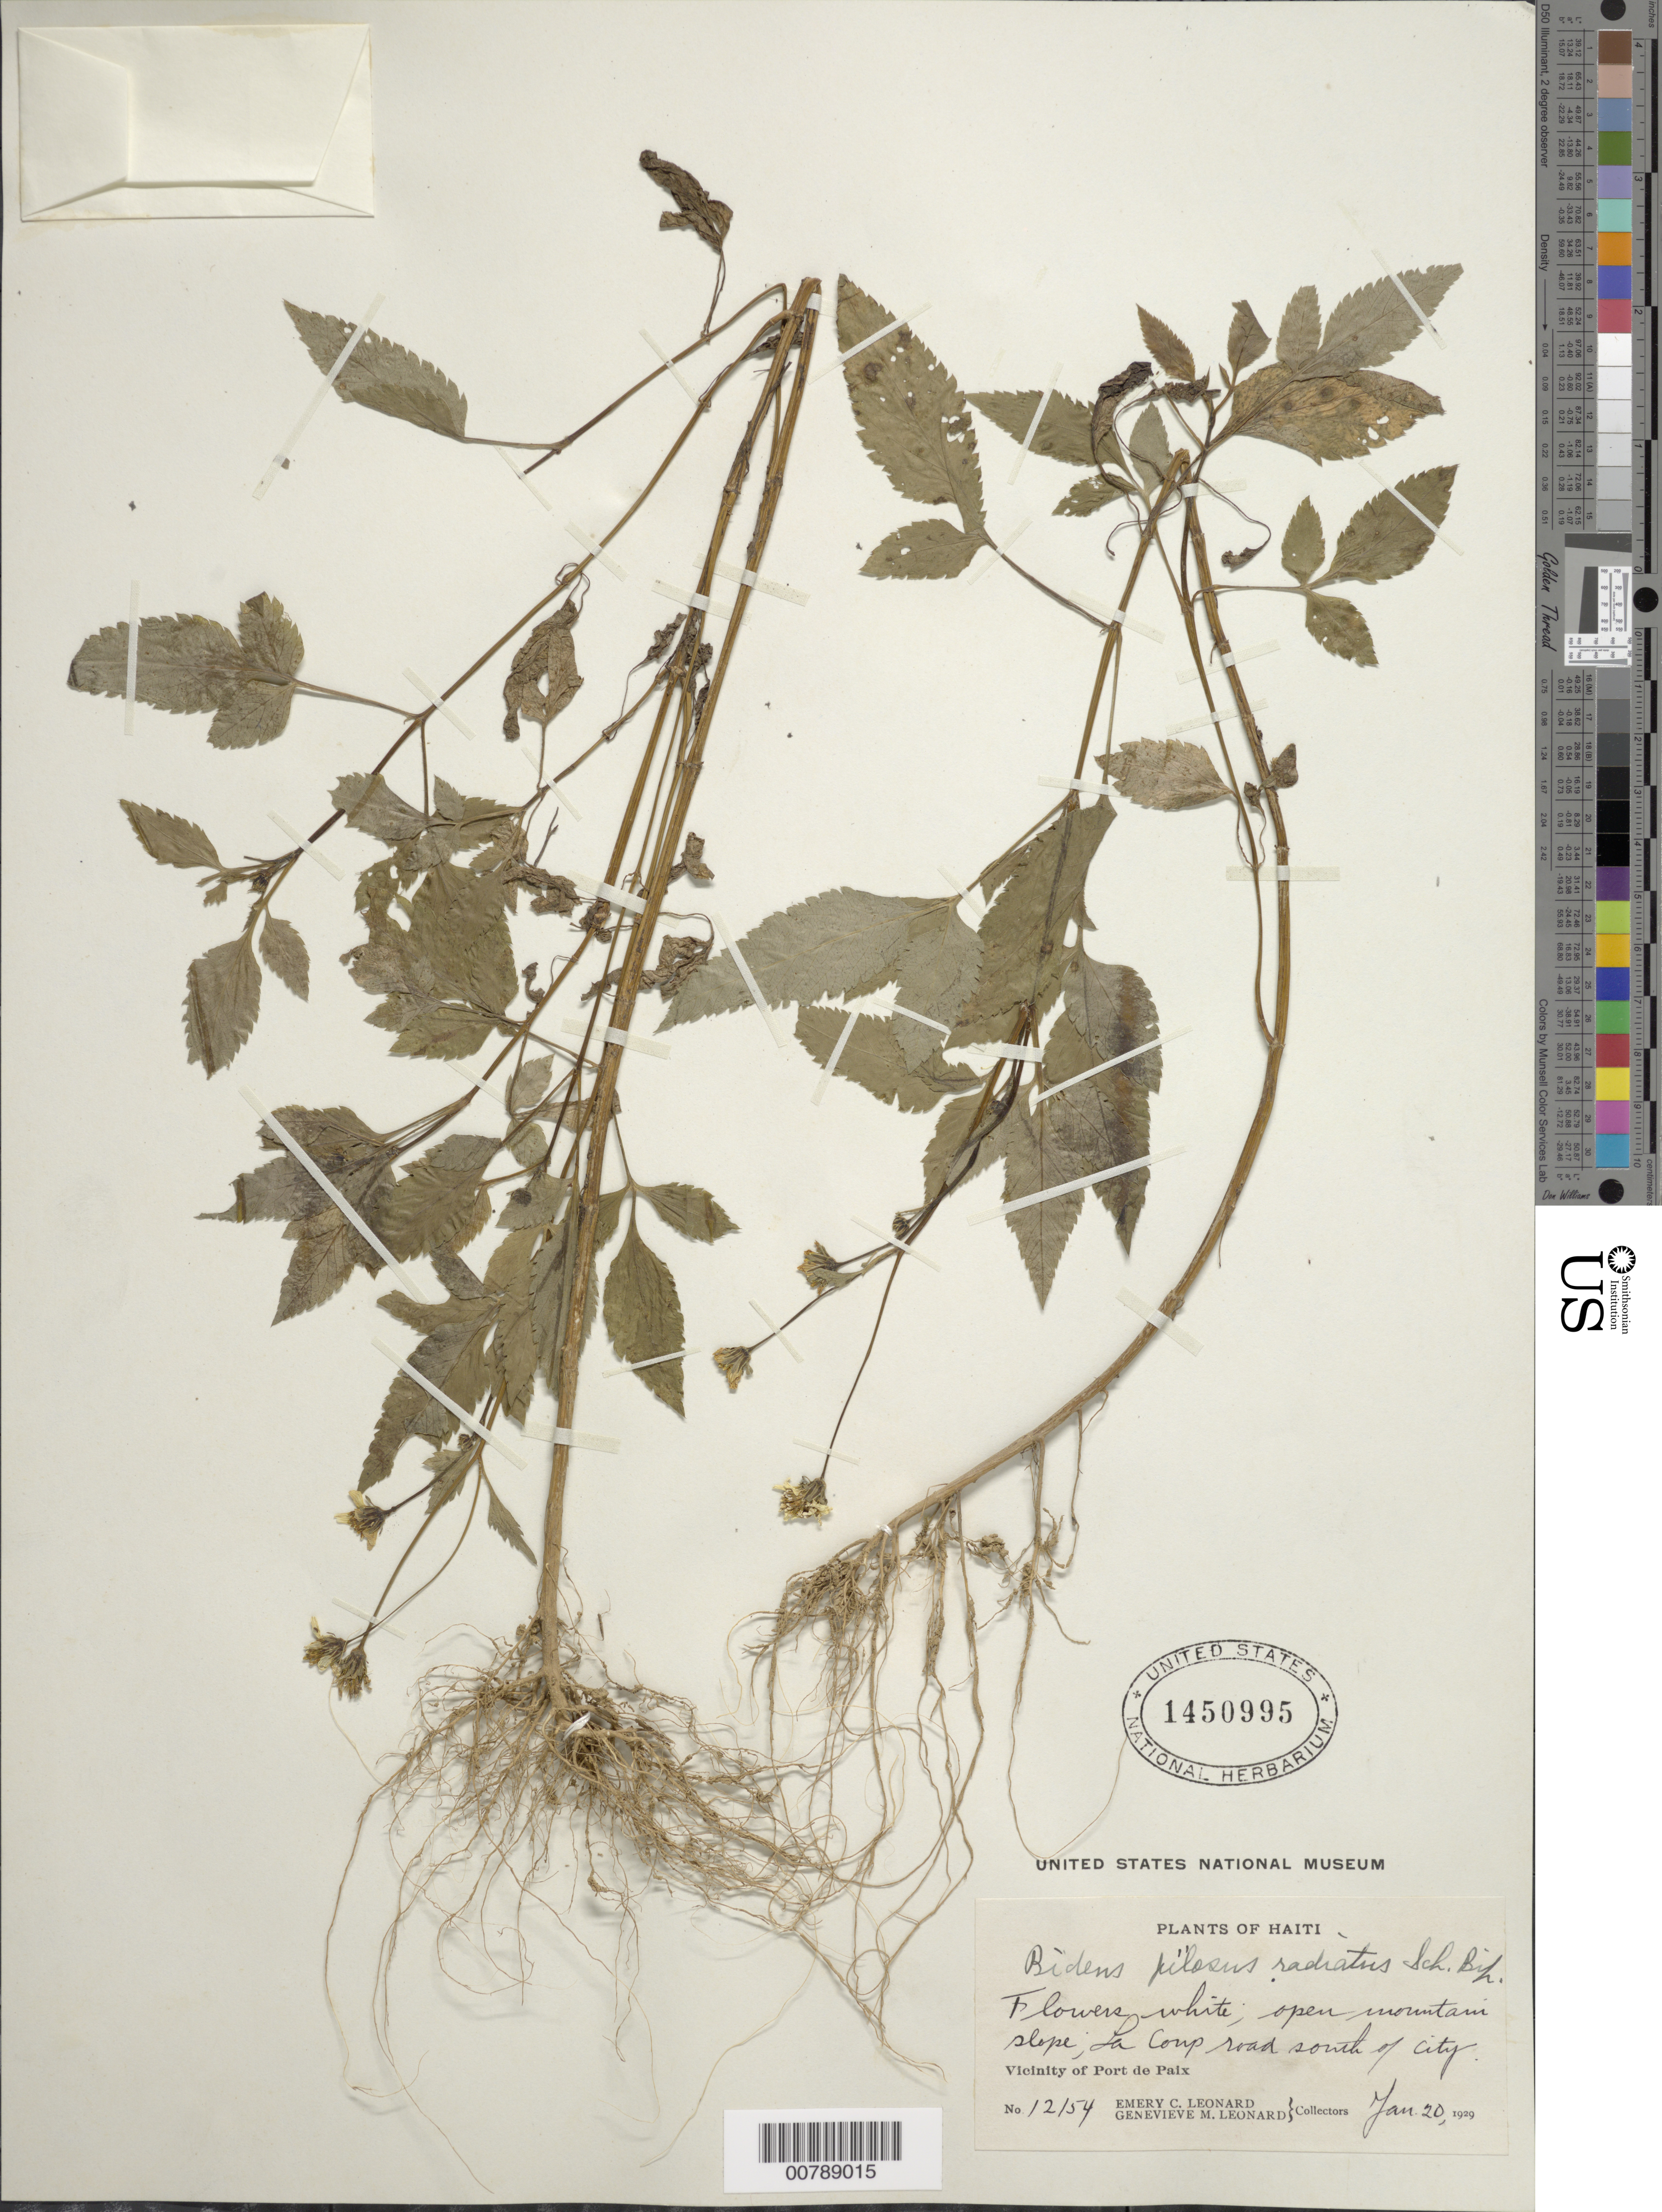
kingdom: Plantae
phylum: Tracheophyta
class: Magnoliopsida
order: Asterales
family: Asteraceae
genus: Bidens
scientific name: Bidens alba var. radiata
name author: (Sch. Bip.) R.E. Ballard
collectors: E. C. Leonard & G. M. Leonard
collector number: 12154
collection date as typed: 20 Jan 1929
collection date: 1929-01-20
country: Haiti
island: Hispaniola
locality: Vicinity of Port de Paix; open mountain slope, La Comp road south of city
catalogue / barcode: US 1450995